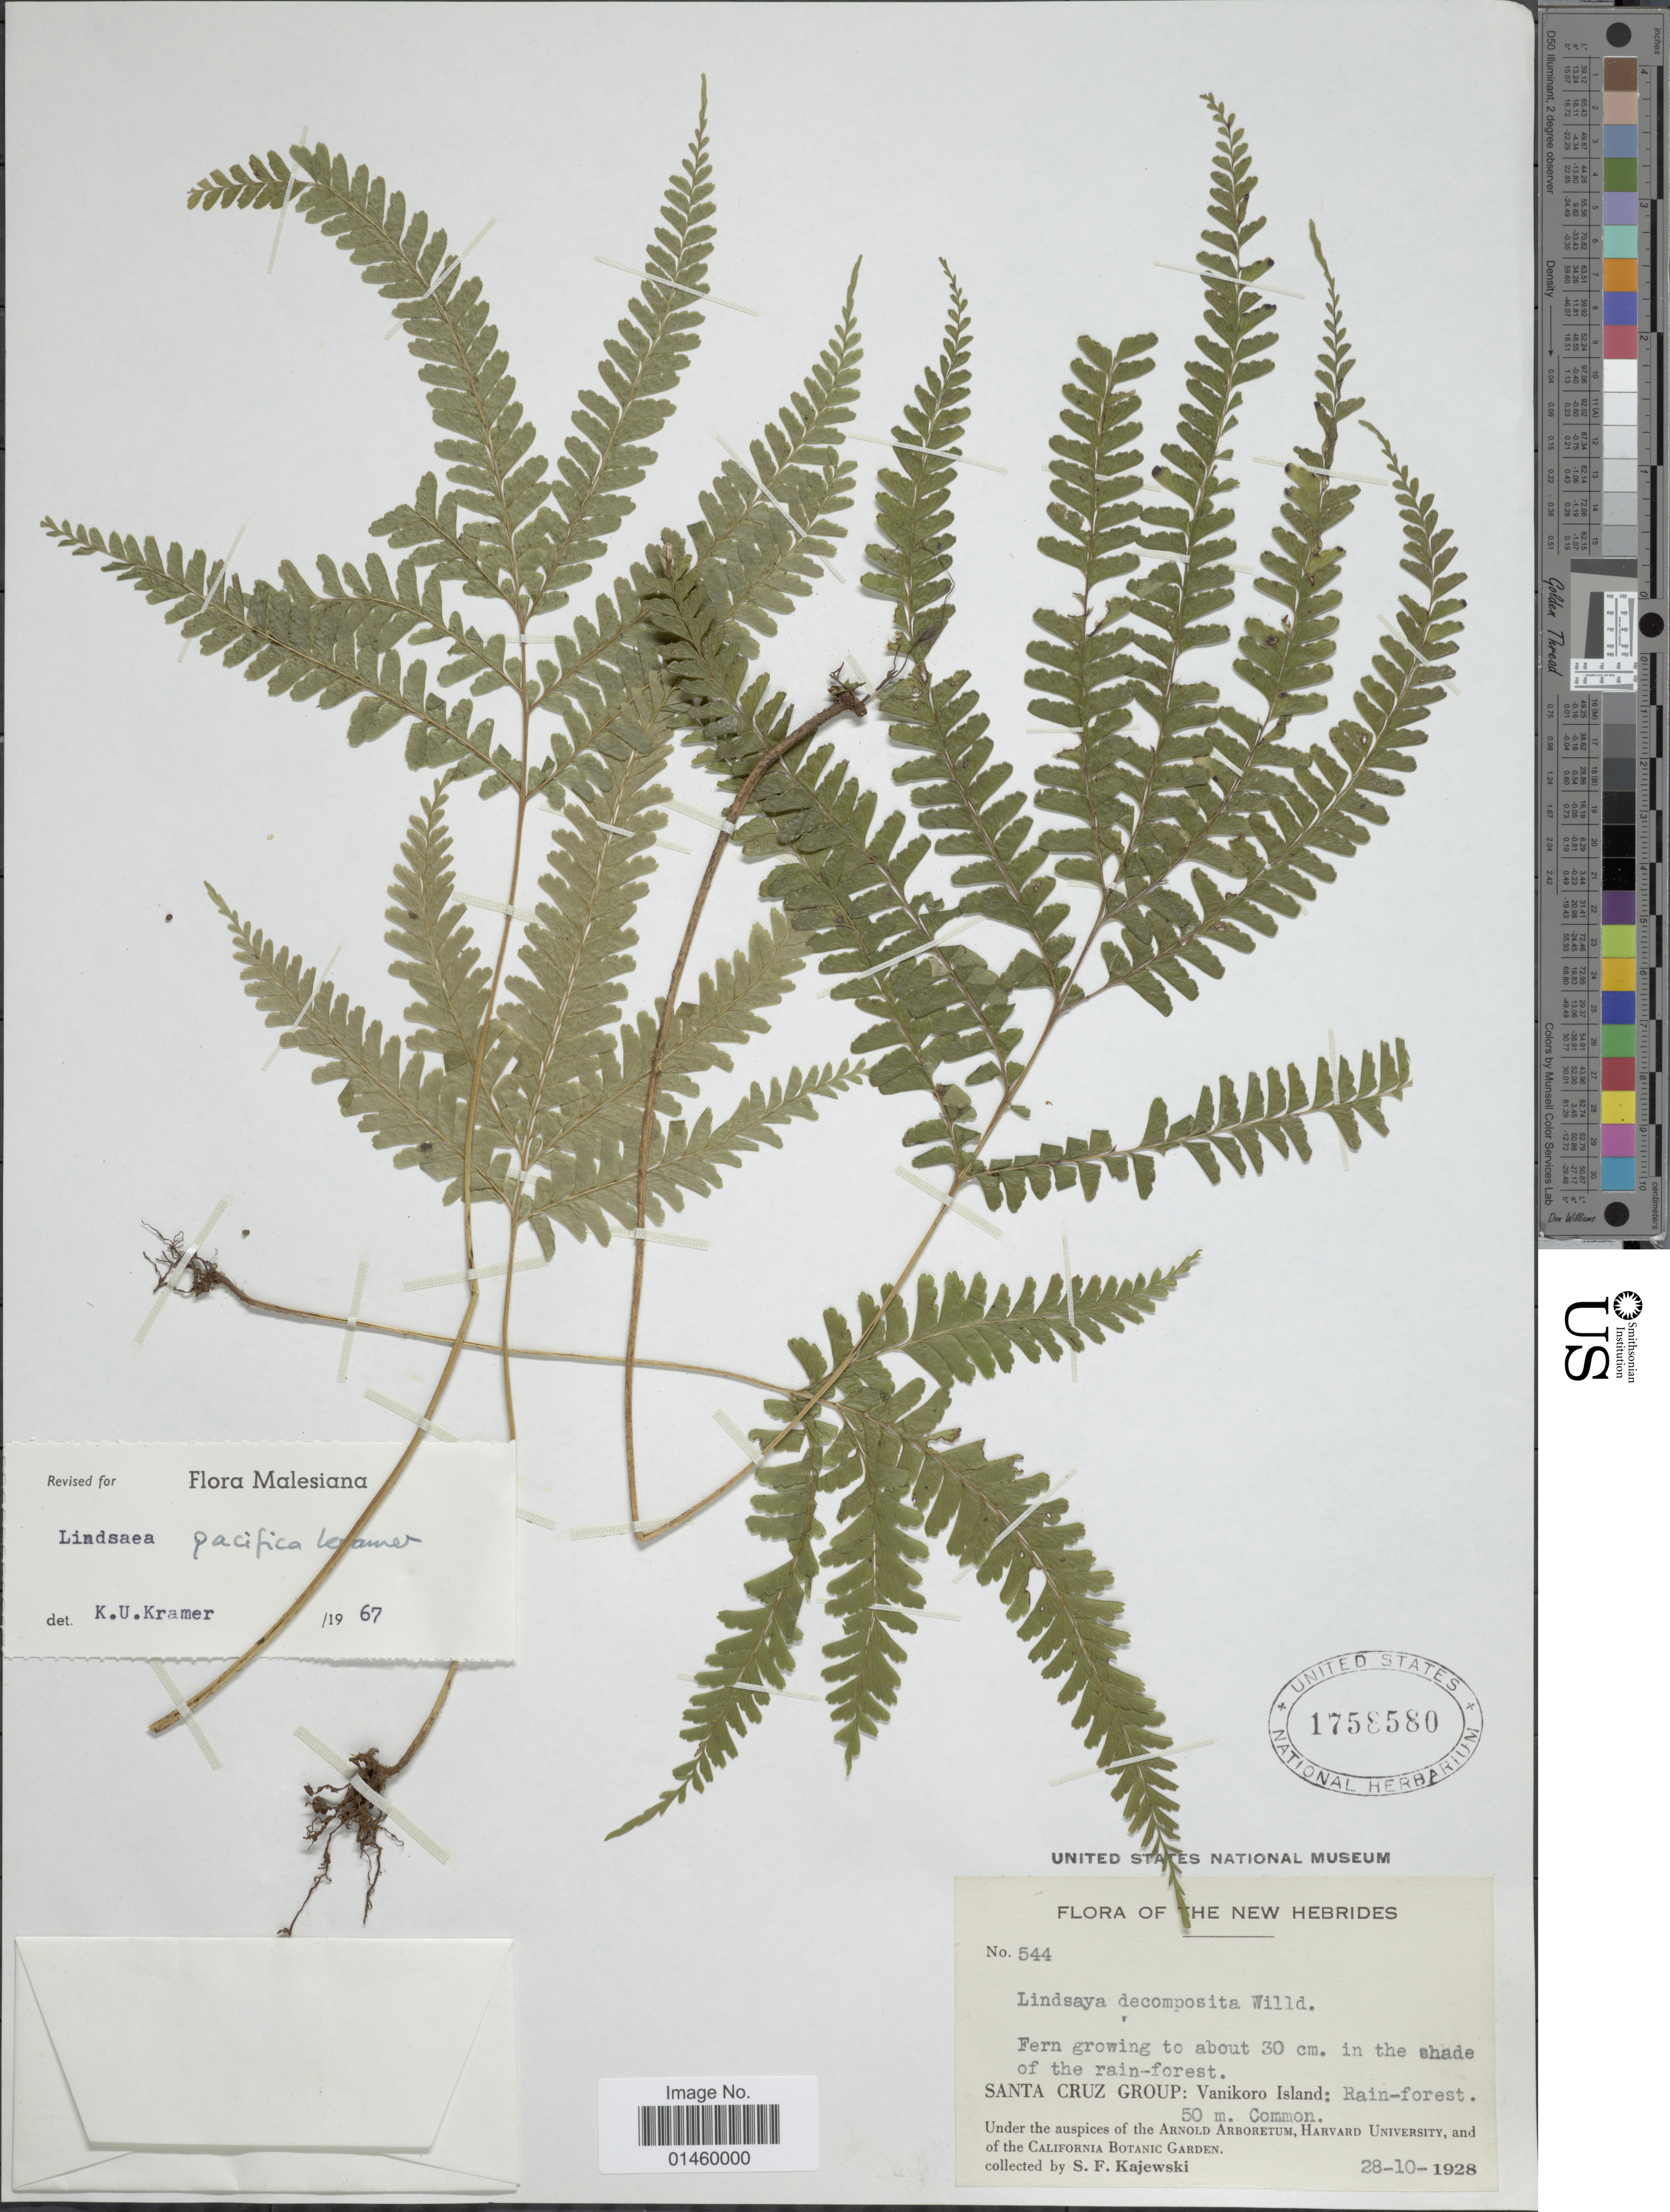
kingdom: Plantae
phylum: Tracheophyta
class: Polypodiopsida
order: Polypodiales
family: Lindsaeaceae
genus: Lindsaea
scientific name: Lindsaea pacifica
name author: K.U. Kramer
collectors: S. Kajewski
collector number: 544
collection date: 1928-10-28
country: Vanuatu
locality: The New Hebrides. Santa Cruz Group: Vanikoro Island.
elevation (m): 50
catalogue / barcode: US 1758580